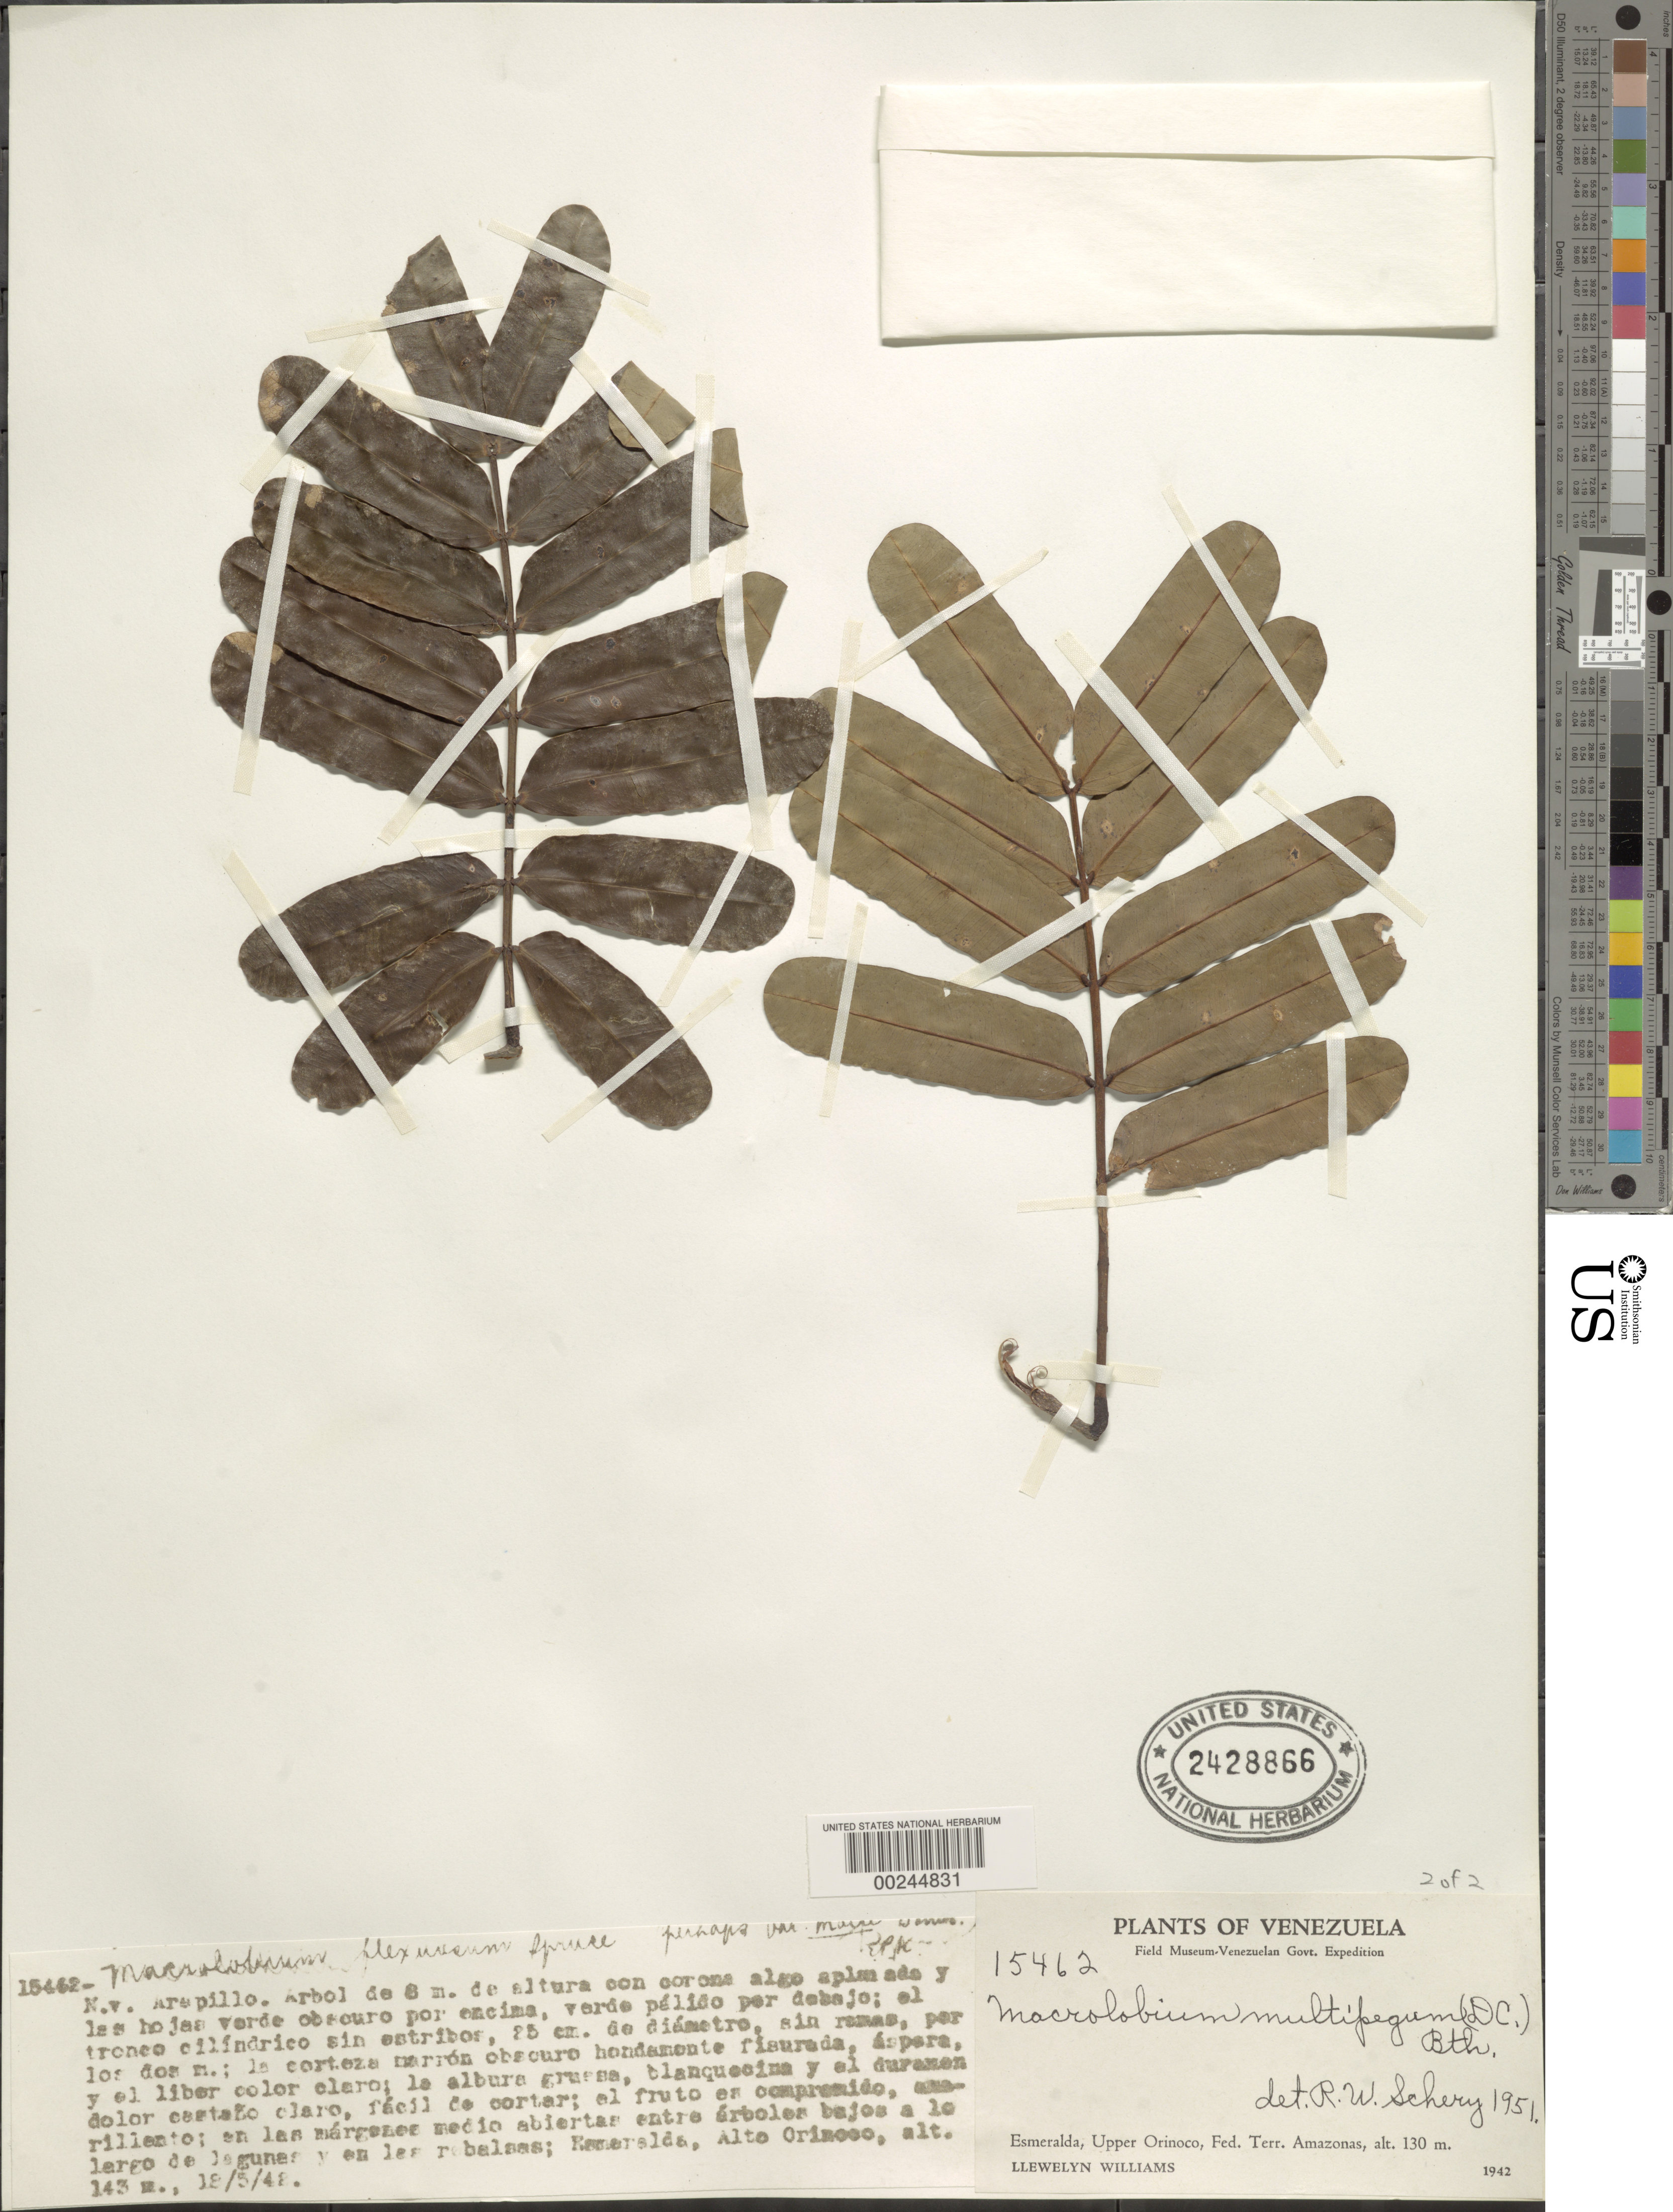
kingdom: Plantae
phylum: Tracheophyta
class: Magnoliopsida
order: Fabales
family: Fabaceae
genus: Macrolobium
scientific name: Macrolobium multijugum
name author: (DC.) Benth.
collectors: Ll. Williams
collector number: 15462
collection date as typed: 18 May 1942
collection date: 1942-05-18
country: Venezuela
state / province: Amazonas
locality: Esmeralda, alto Orinoco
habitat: On the edge half open between low trees along the lagunas and the dam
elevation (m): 143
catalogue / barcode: US 2428866